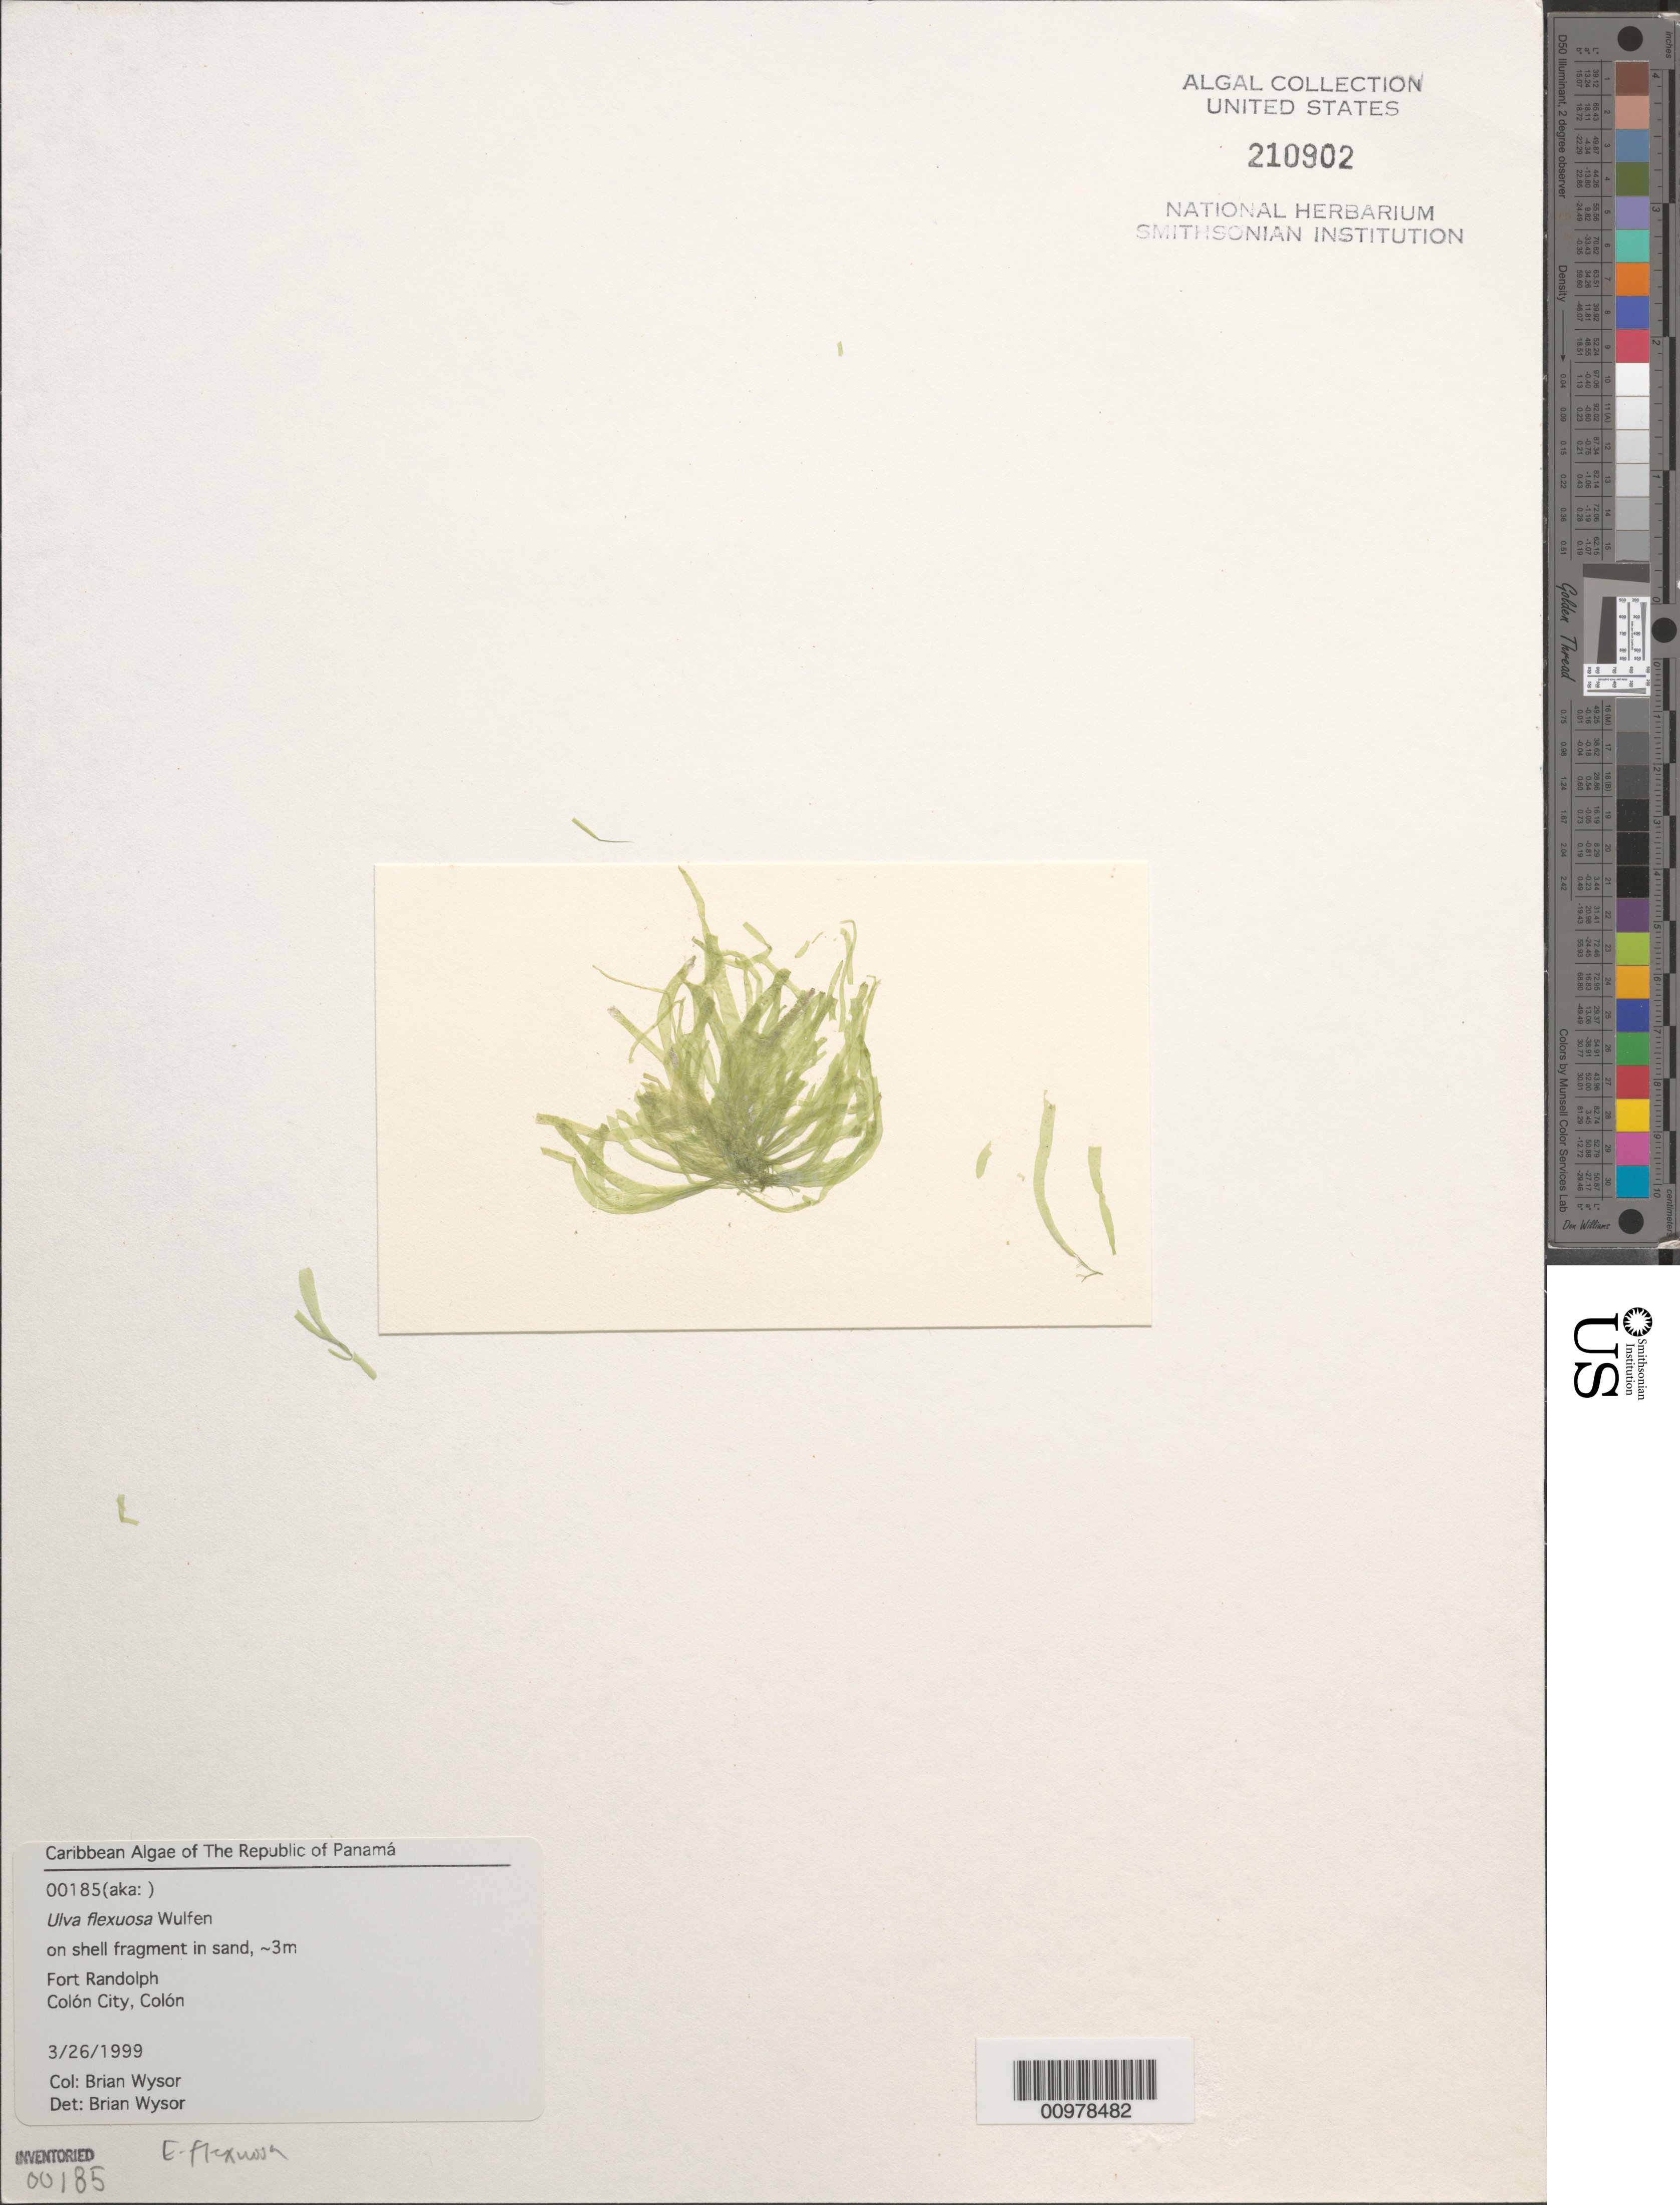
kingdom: Plantae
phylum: Chlorophyta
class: Ulvophyceae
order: Ulvales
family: Ulvaceae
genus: Ulva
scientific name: Ulva flexuosa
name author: Wulfen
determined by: Wysor, B.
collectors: B. Wysor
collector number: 00185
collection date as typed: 26 Mar 1999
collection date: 1999-03-26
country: Panama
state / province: Colón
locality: Fort Randolph, Colón City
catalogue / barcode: US 210902